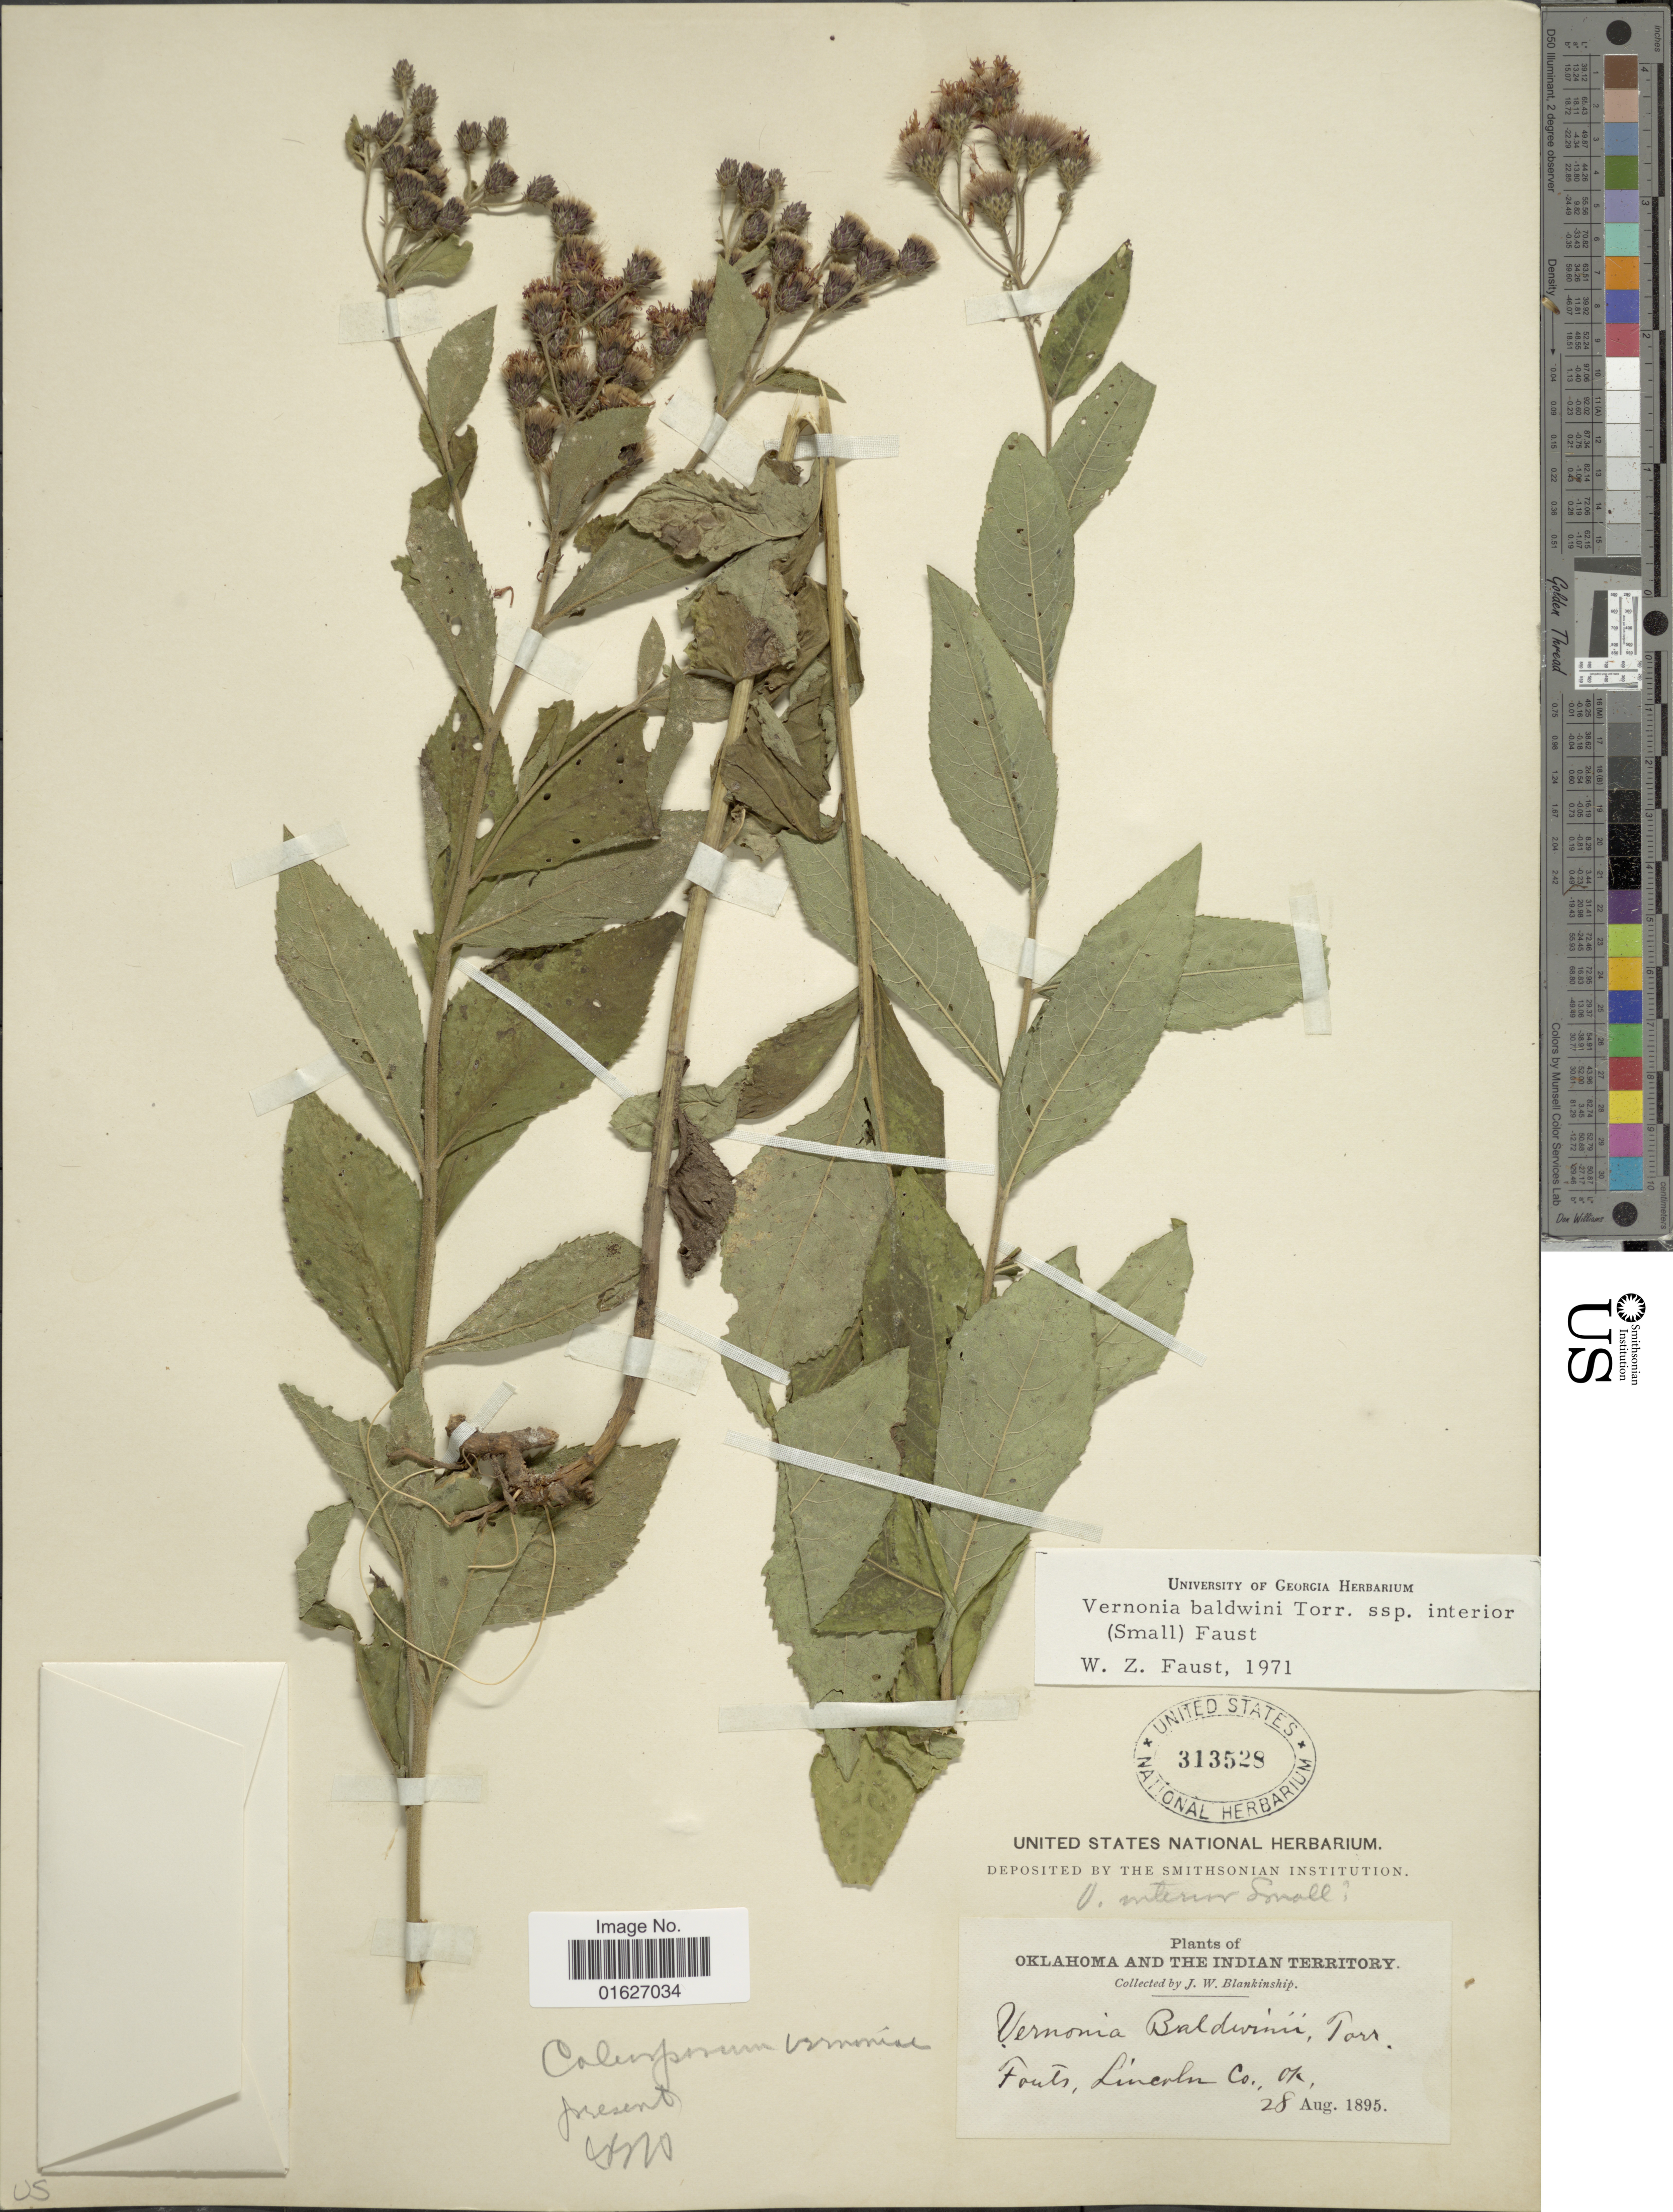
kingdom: Plantae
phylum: Tracheophyta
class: Magnoliopsida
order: Asterales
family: Asteraceae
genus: Vernonia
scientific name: Vernonia baldwinii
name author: Torr.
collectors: J. W. Blankinship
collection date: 1895-08-28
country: United States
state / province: Oklahoma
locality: Oklahoma and the Indian Territory, Fouts, Lincoln Co.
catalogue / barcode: US 313528